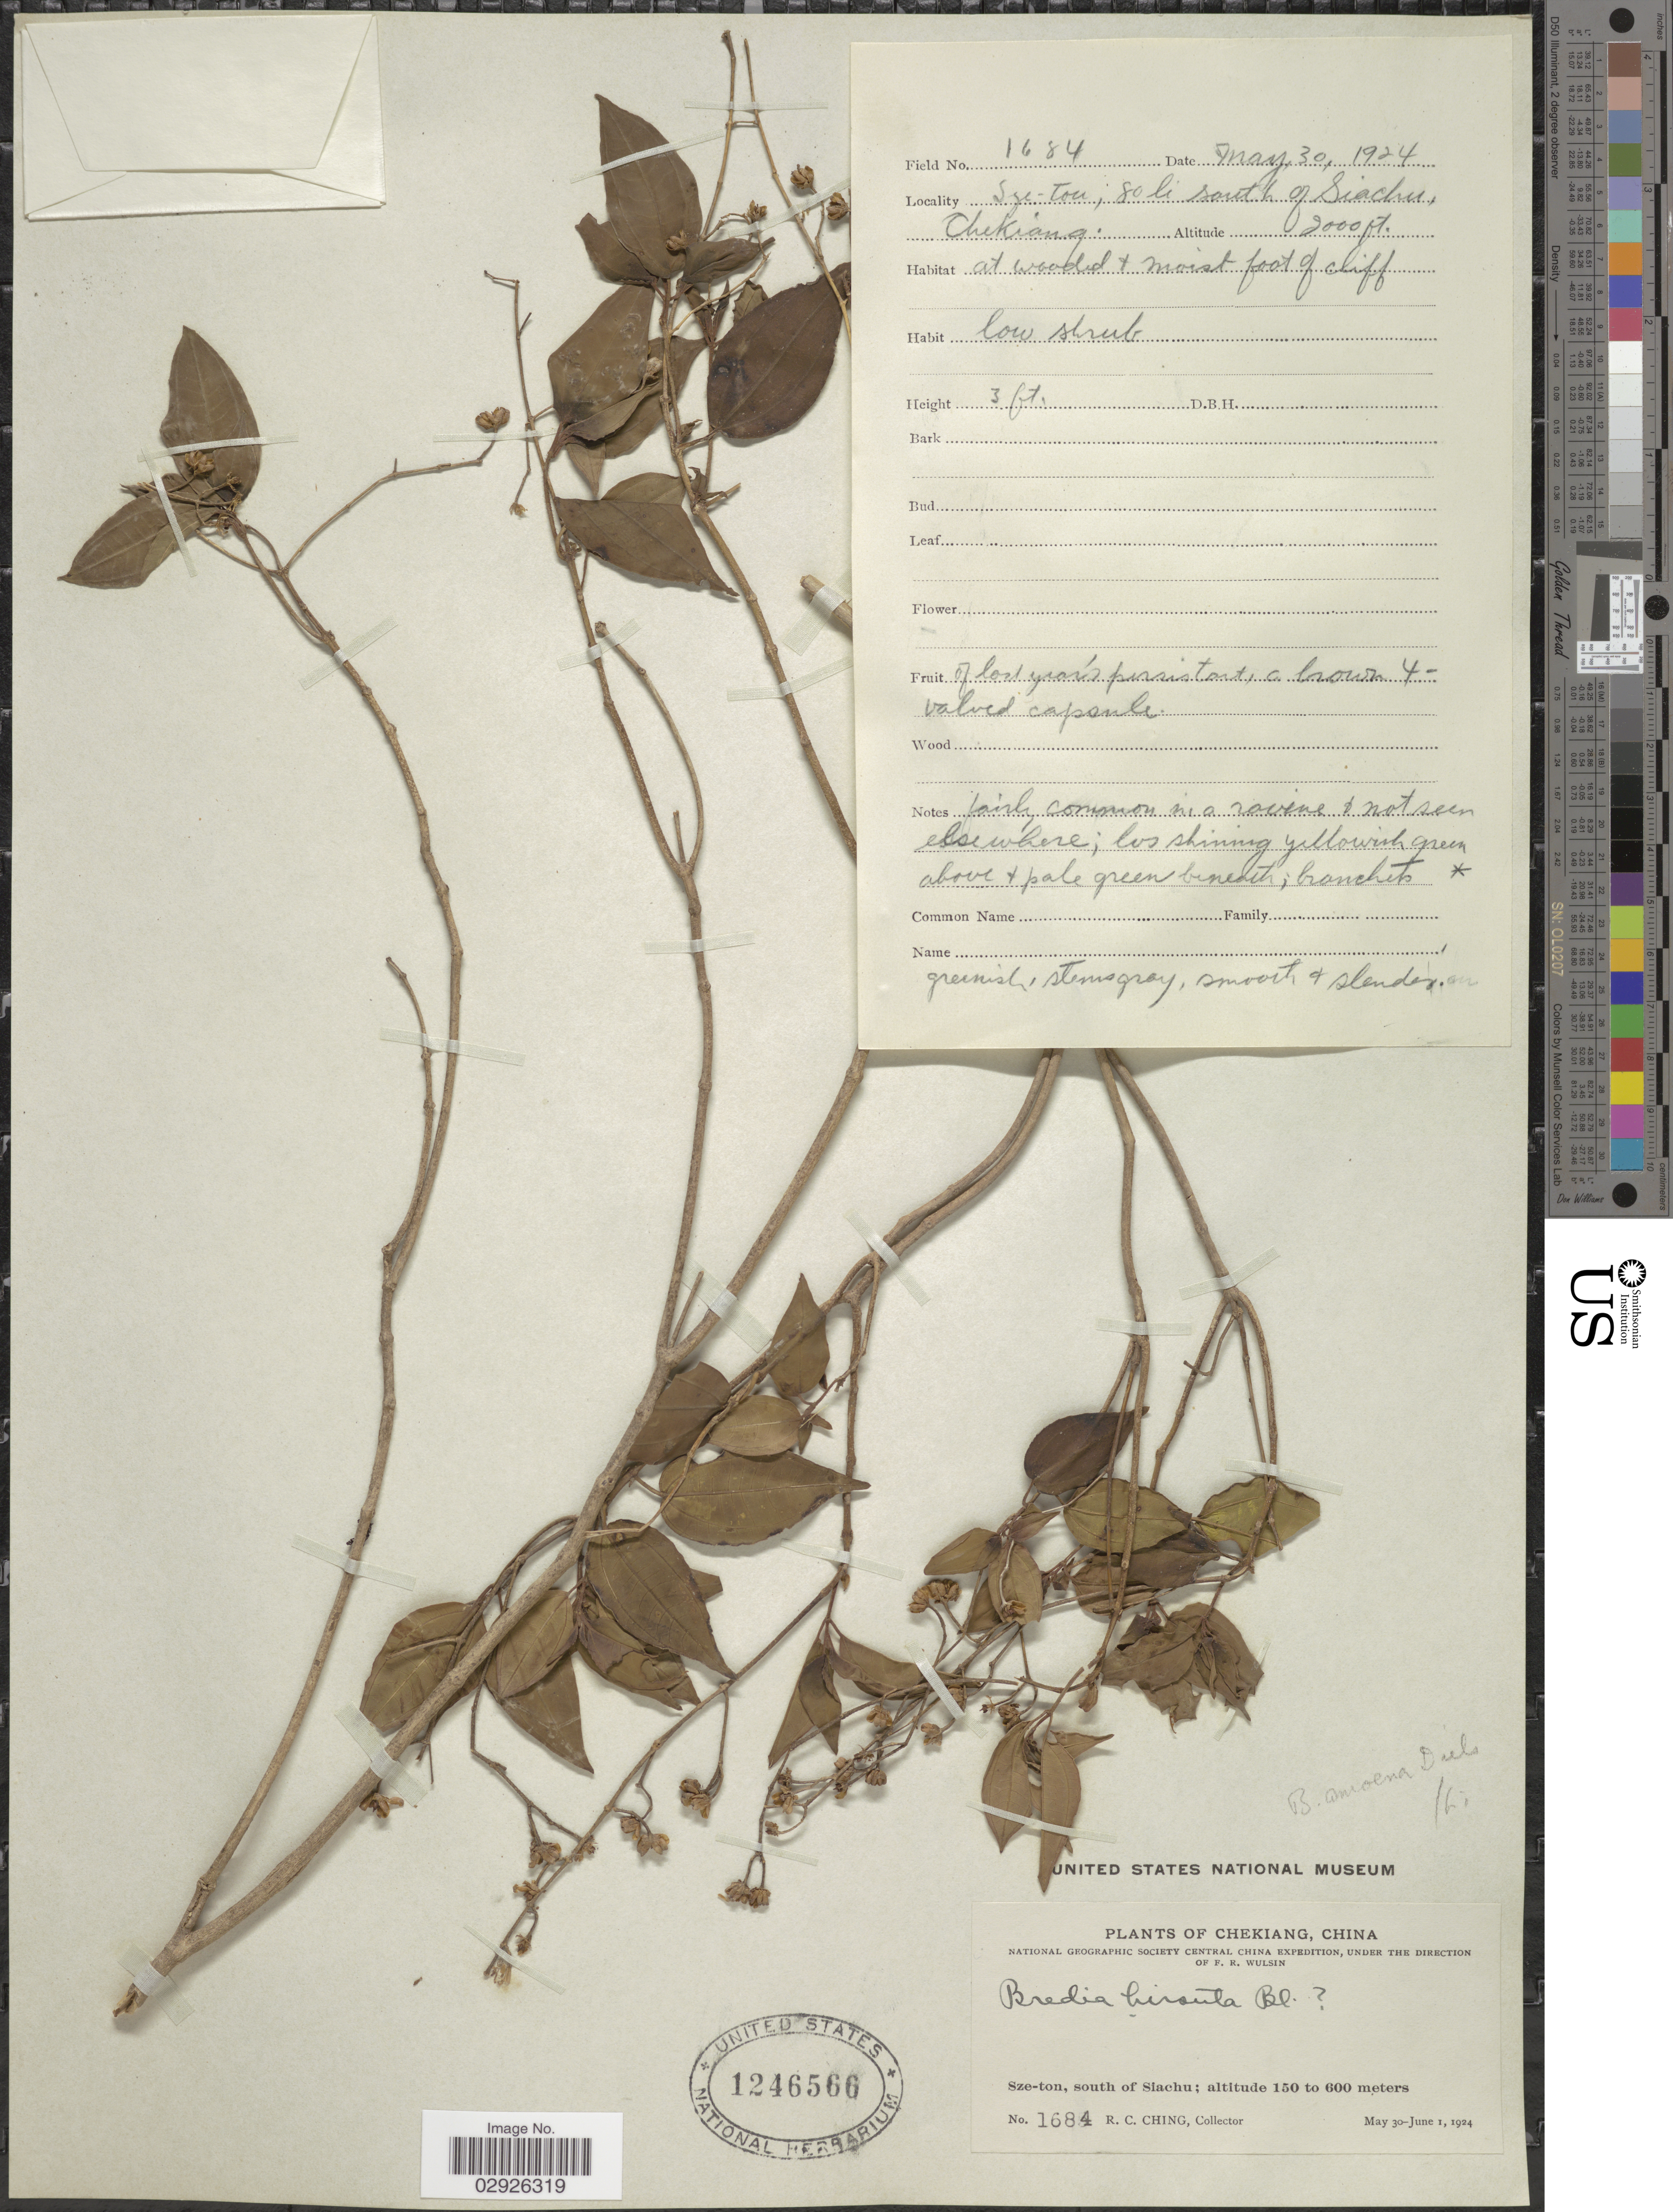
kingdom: Plantae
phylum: Tracheophyta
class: Magnoliopsida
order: Myrtales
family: Melastomataceae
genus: Tashiroea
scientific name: Tashiroea amoena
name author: (Diels) R.C. Zhou & Ying Liu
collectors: R. C. Ching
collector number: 1684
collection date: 1924-05-30/1924-06-01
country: China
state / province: Zhejiang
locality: Chekiang, Sze-ton, south of Siachu.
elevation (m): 610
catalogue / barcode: US 1246566